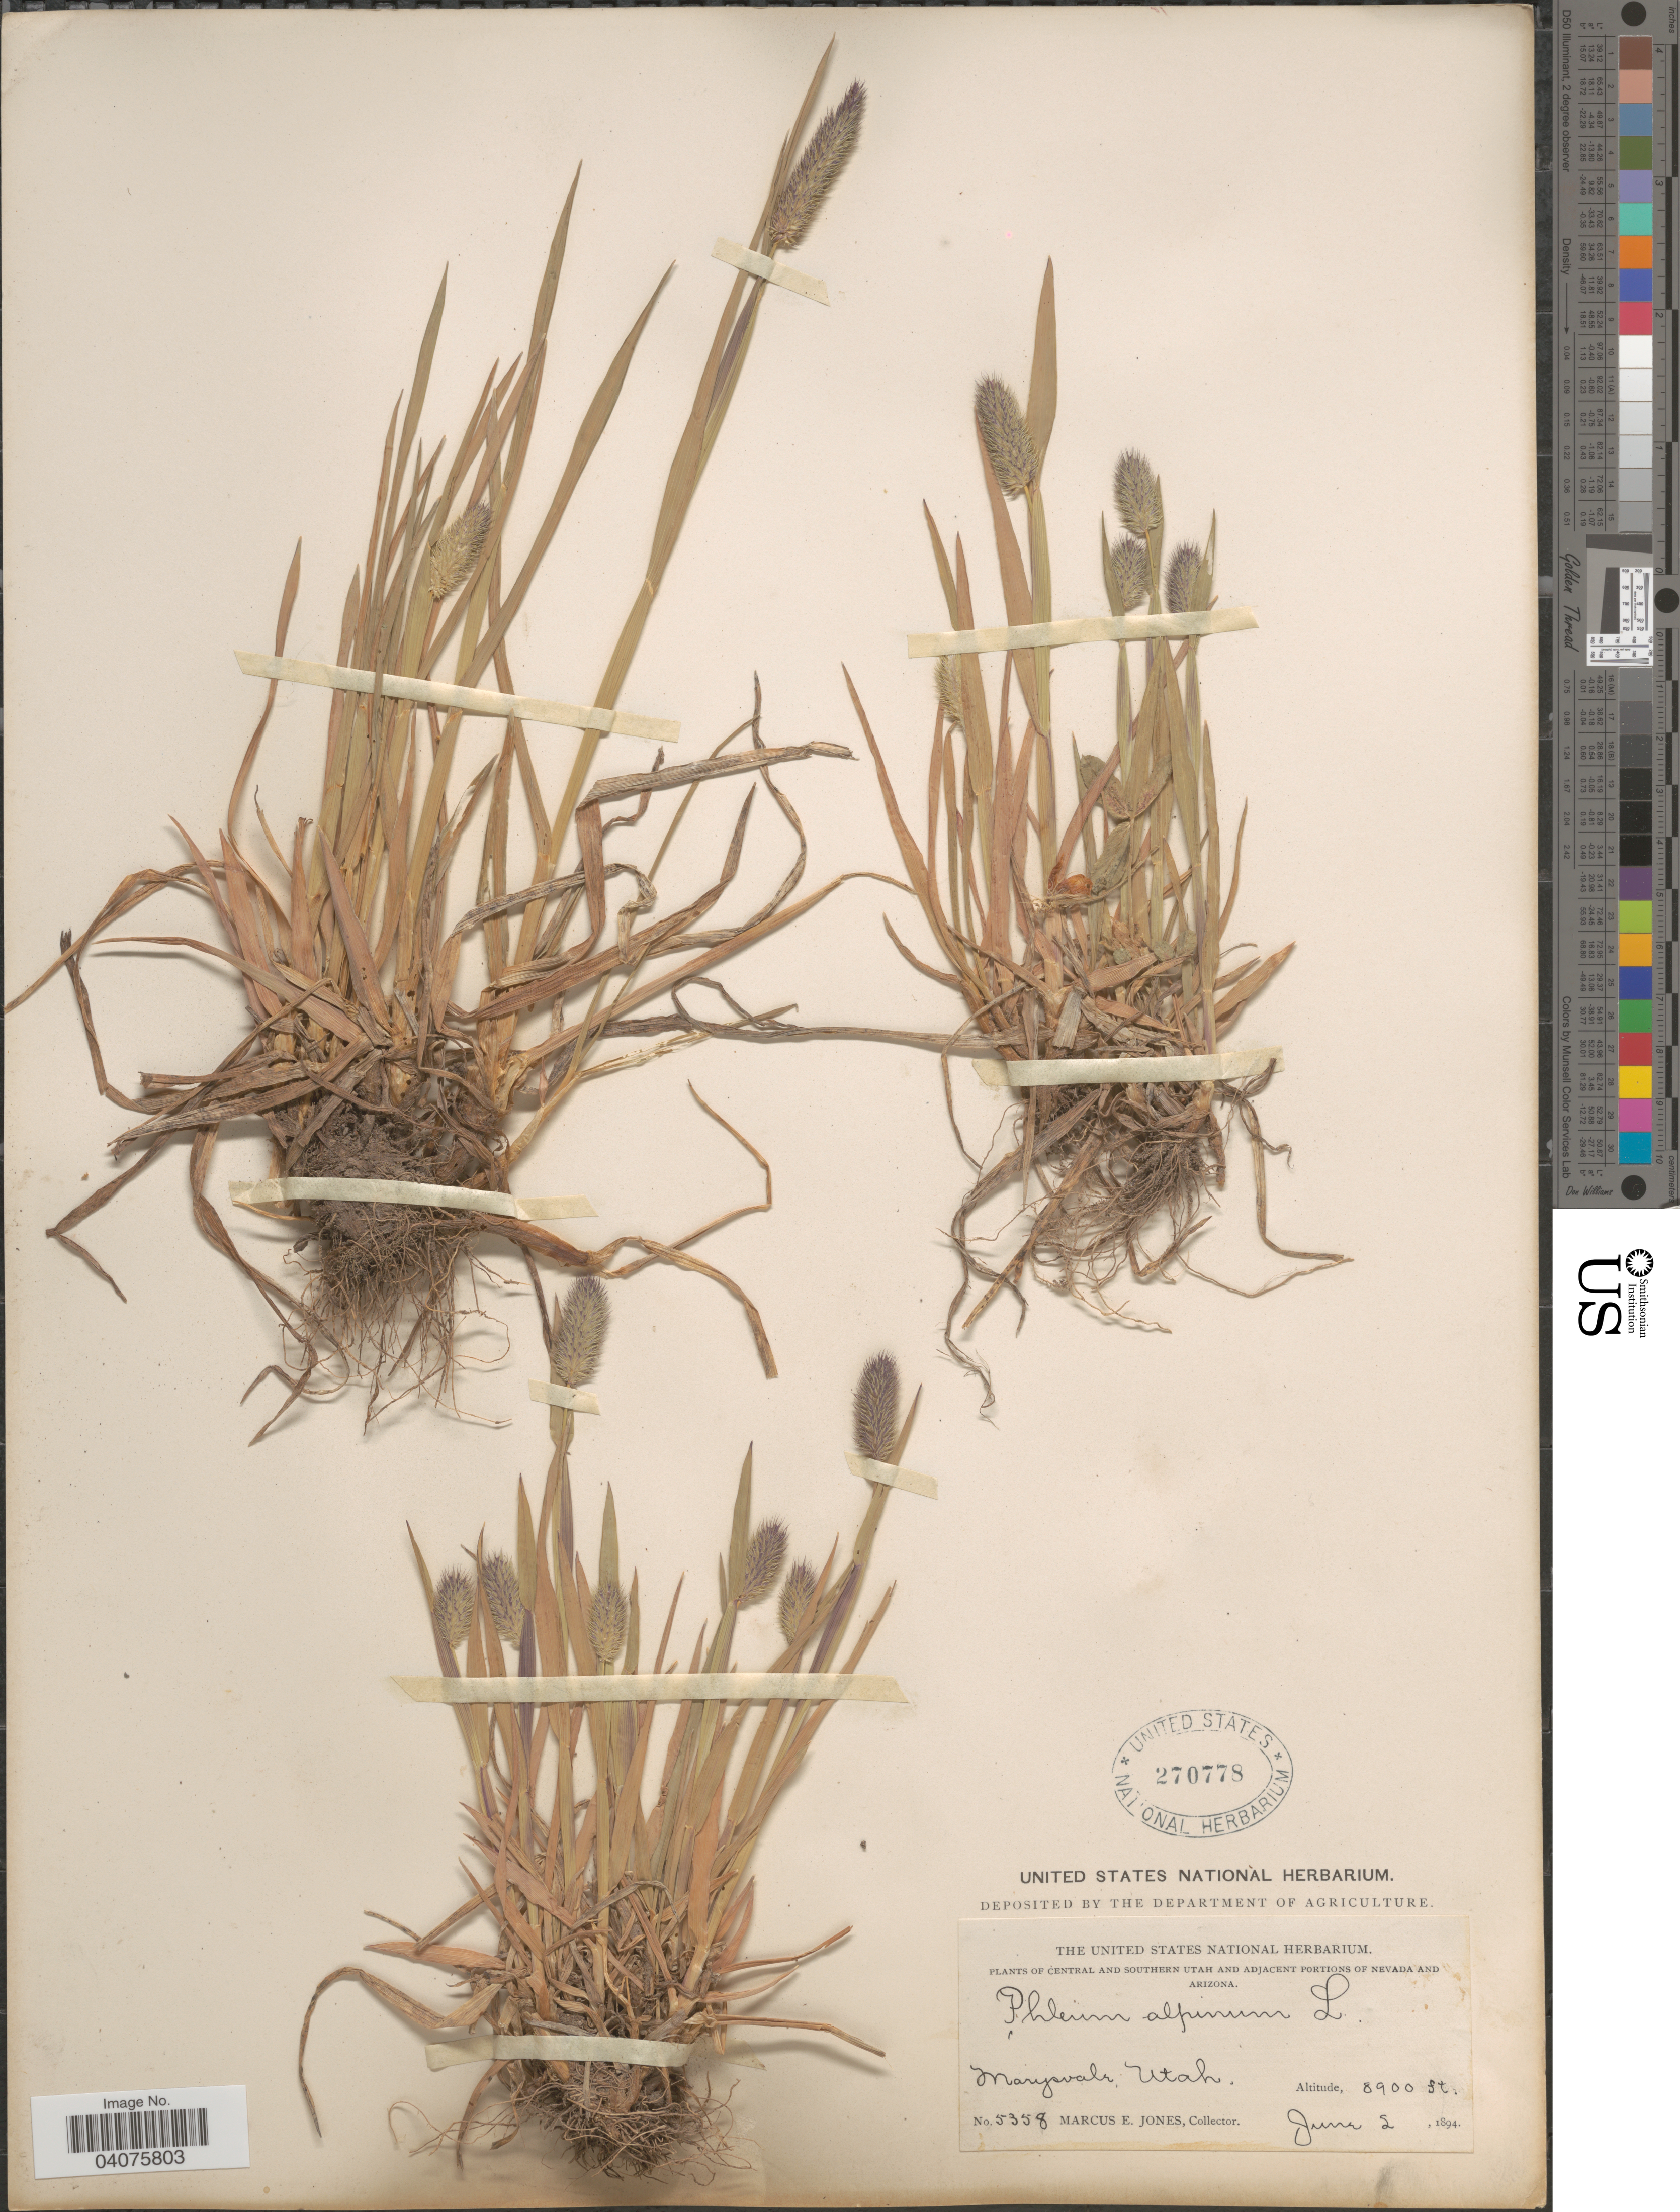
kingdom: Plantae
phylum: Tracheophyta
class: Liliopsida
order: Poales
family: Poaceae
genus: Phleum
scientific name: Phleum alpinum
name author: L.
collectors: M. E. Jones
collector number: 5358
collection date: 1894-06-02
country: United States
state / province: Utah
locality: Central and Southern Utah. Marysvale.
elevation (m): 2713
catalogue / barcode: US 270778